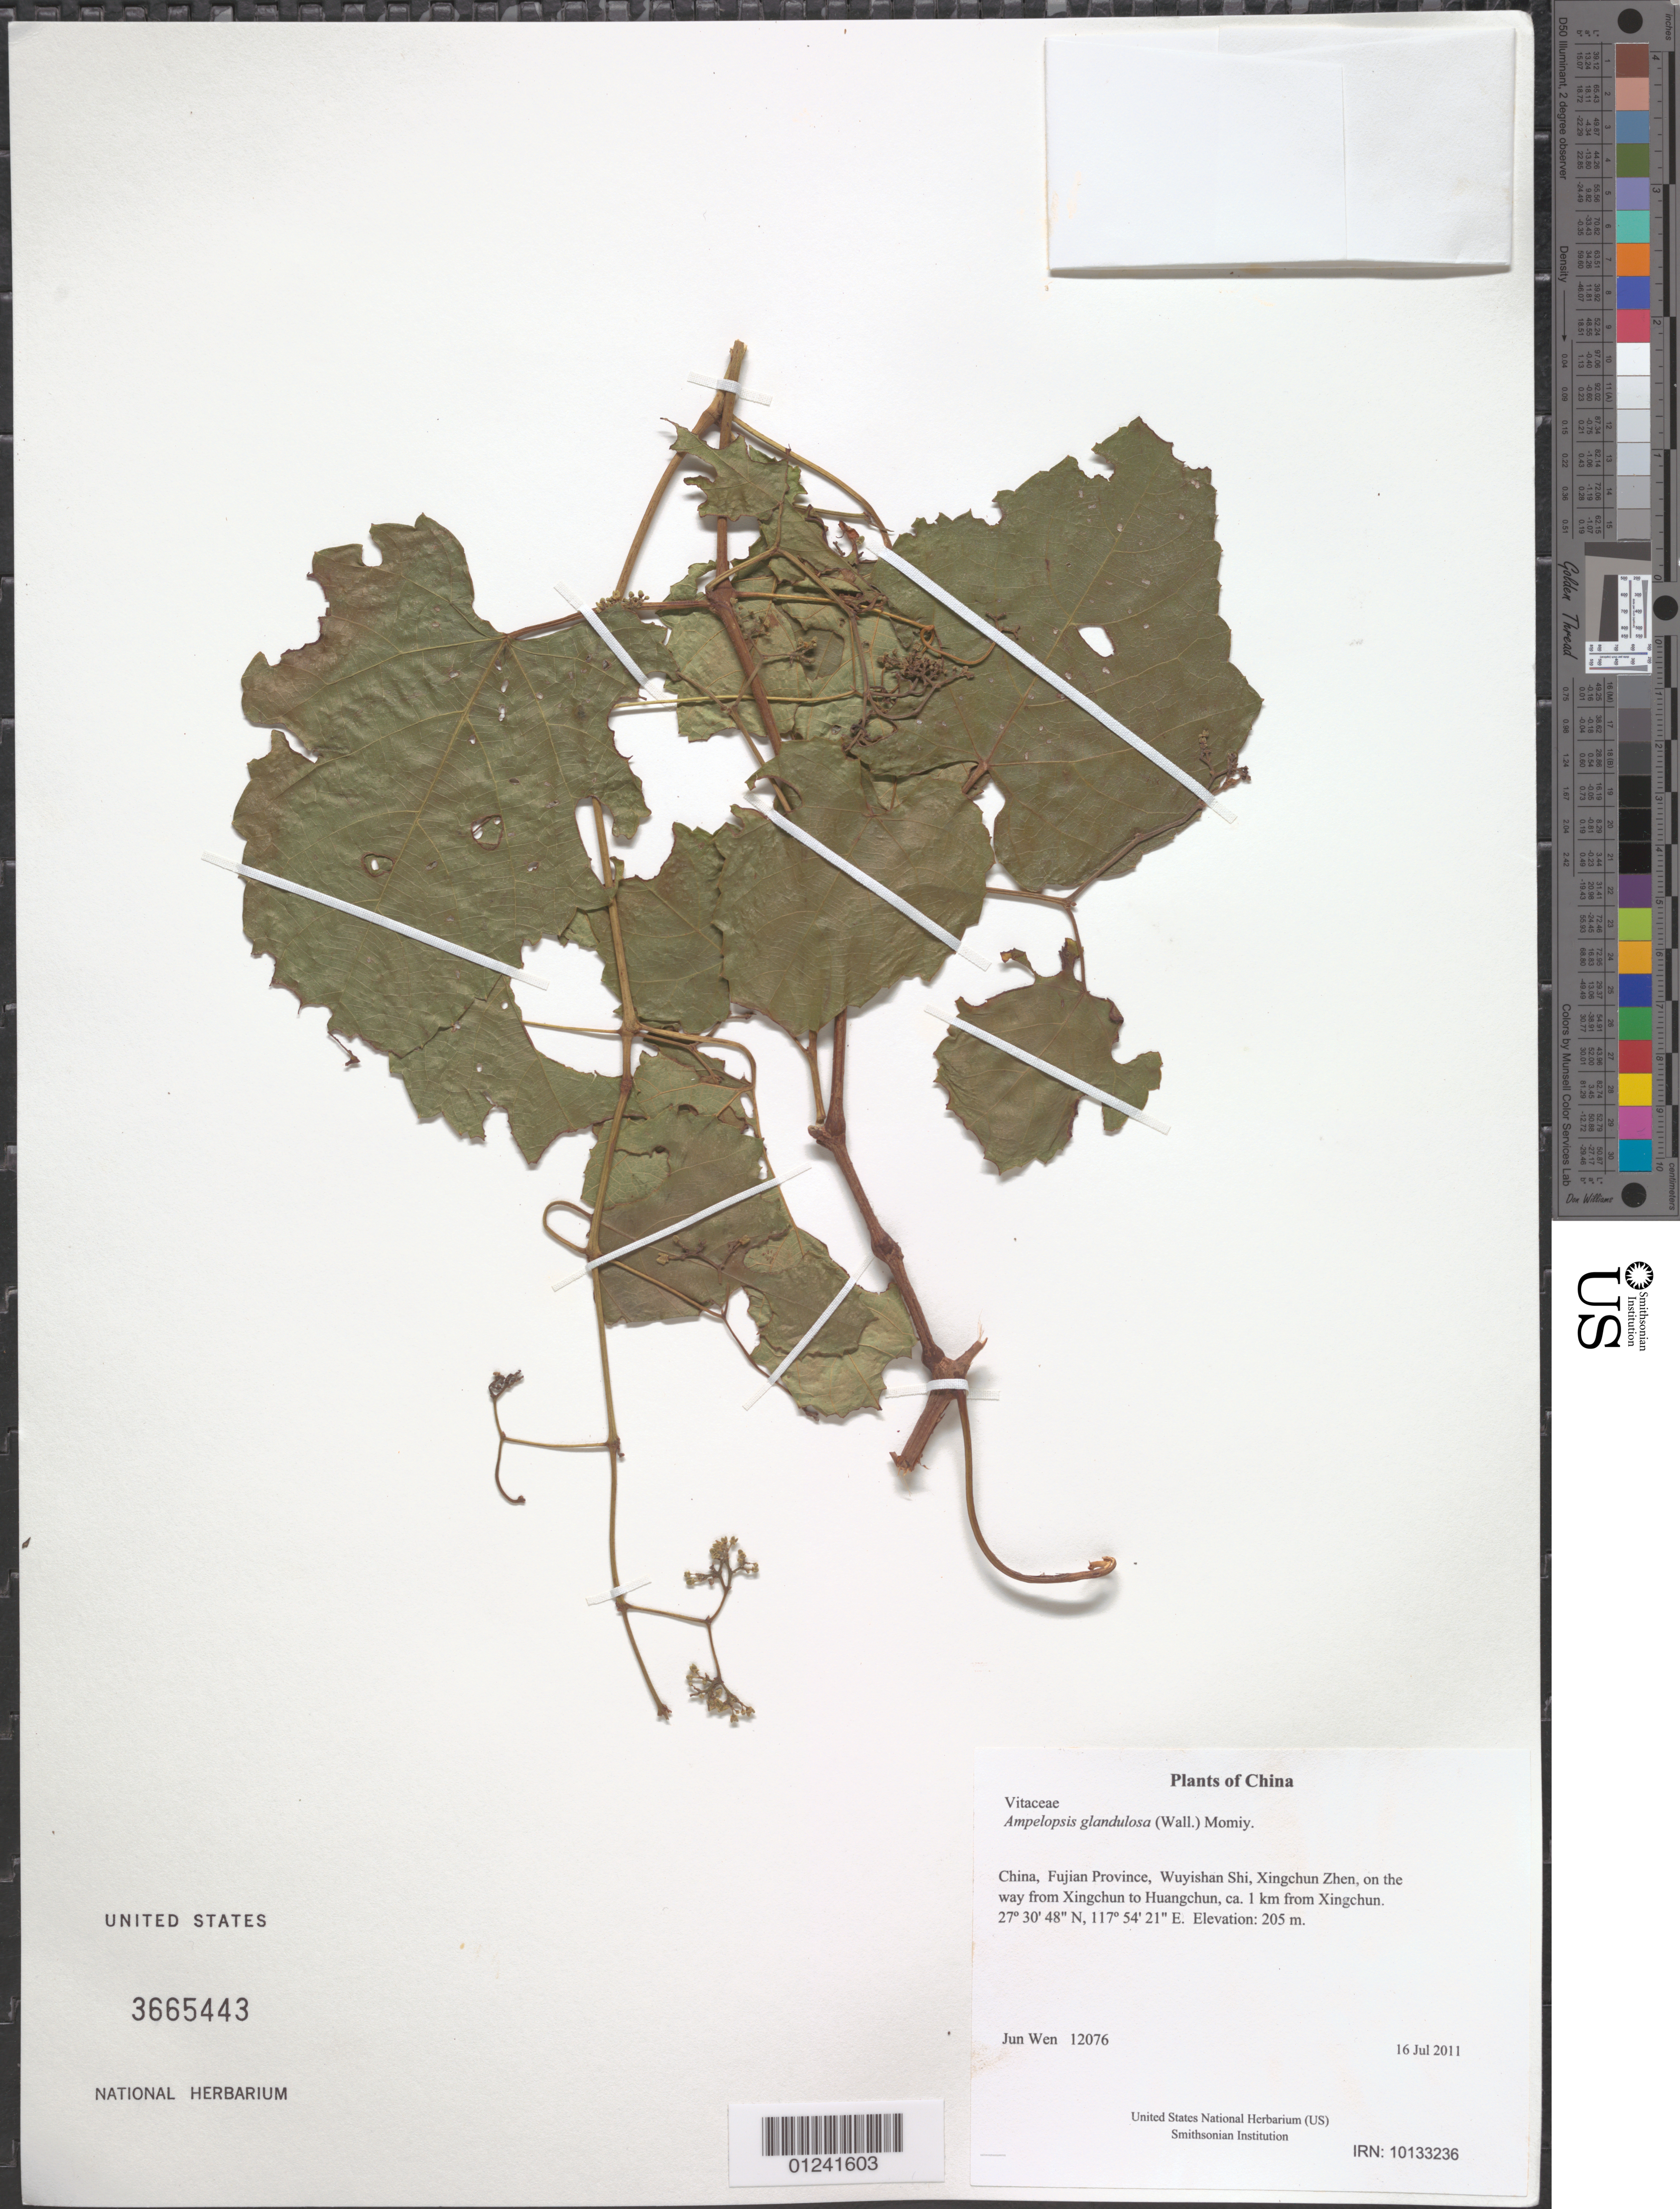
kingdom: Plantae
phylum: Tracheophyta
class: Magnoliopsida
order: Vitales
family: Vitaceae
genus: Ampelopsis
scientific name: Ampelopsis glandulosa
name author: (Wall.) Momiy.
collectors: J. Wen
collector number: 12076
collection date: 2011-07-16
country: China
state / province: Fujian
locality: Wuyishan Shi, Xingchun Zhen, on the way from Xingchun to Huangchun, ca. 1 km from Xingchun.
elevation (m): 205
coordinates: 27 30.795 N, 117 54.348 E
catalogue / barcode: US 3665443